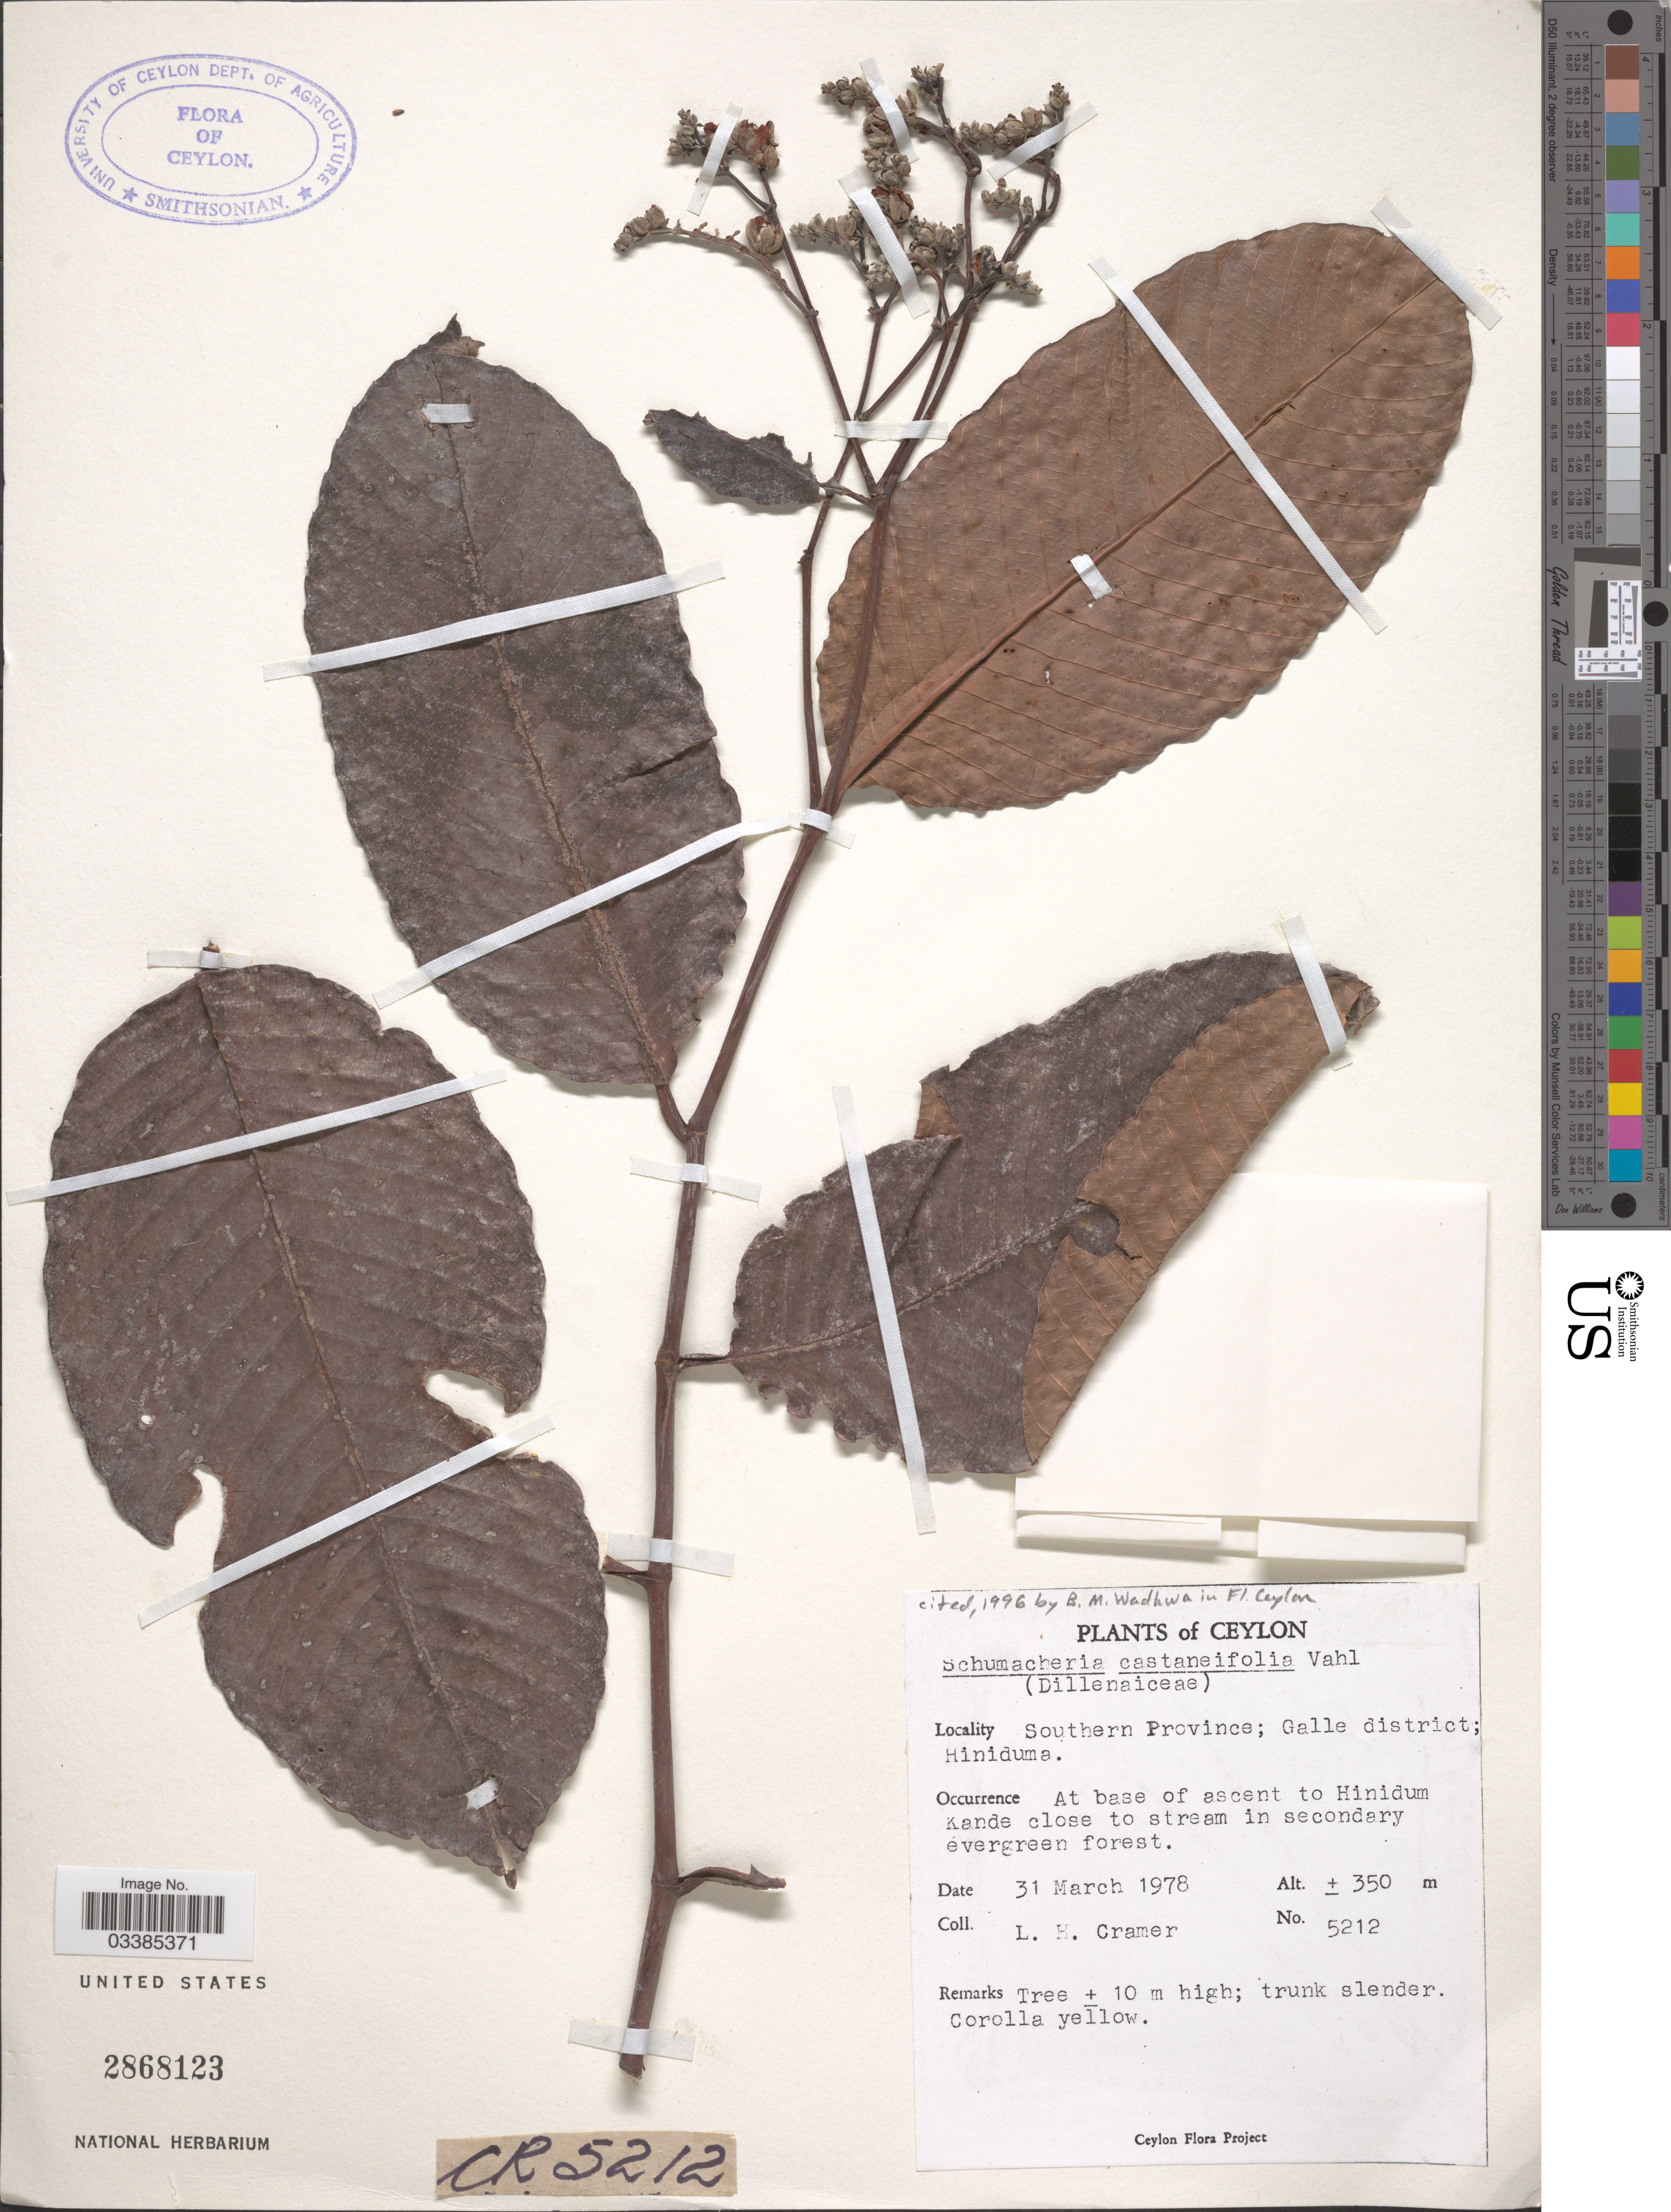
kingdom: Plantae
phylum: Tracheophyta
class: Magnoliopsida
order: Dilleniales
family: Dilleniaceae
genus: Schumacheria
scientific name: Schumacheria castaneifolia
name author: Vahl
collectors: L. H. Cramer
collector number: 5212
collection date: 1978-03-31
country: Sri Lanka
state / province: Southern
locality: Ceylon. Galle district; Hiniduma. At base of ascent to Hinidum Kande close to stream in secondary evergreen forest.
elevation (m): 350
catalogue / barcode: US 2868123